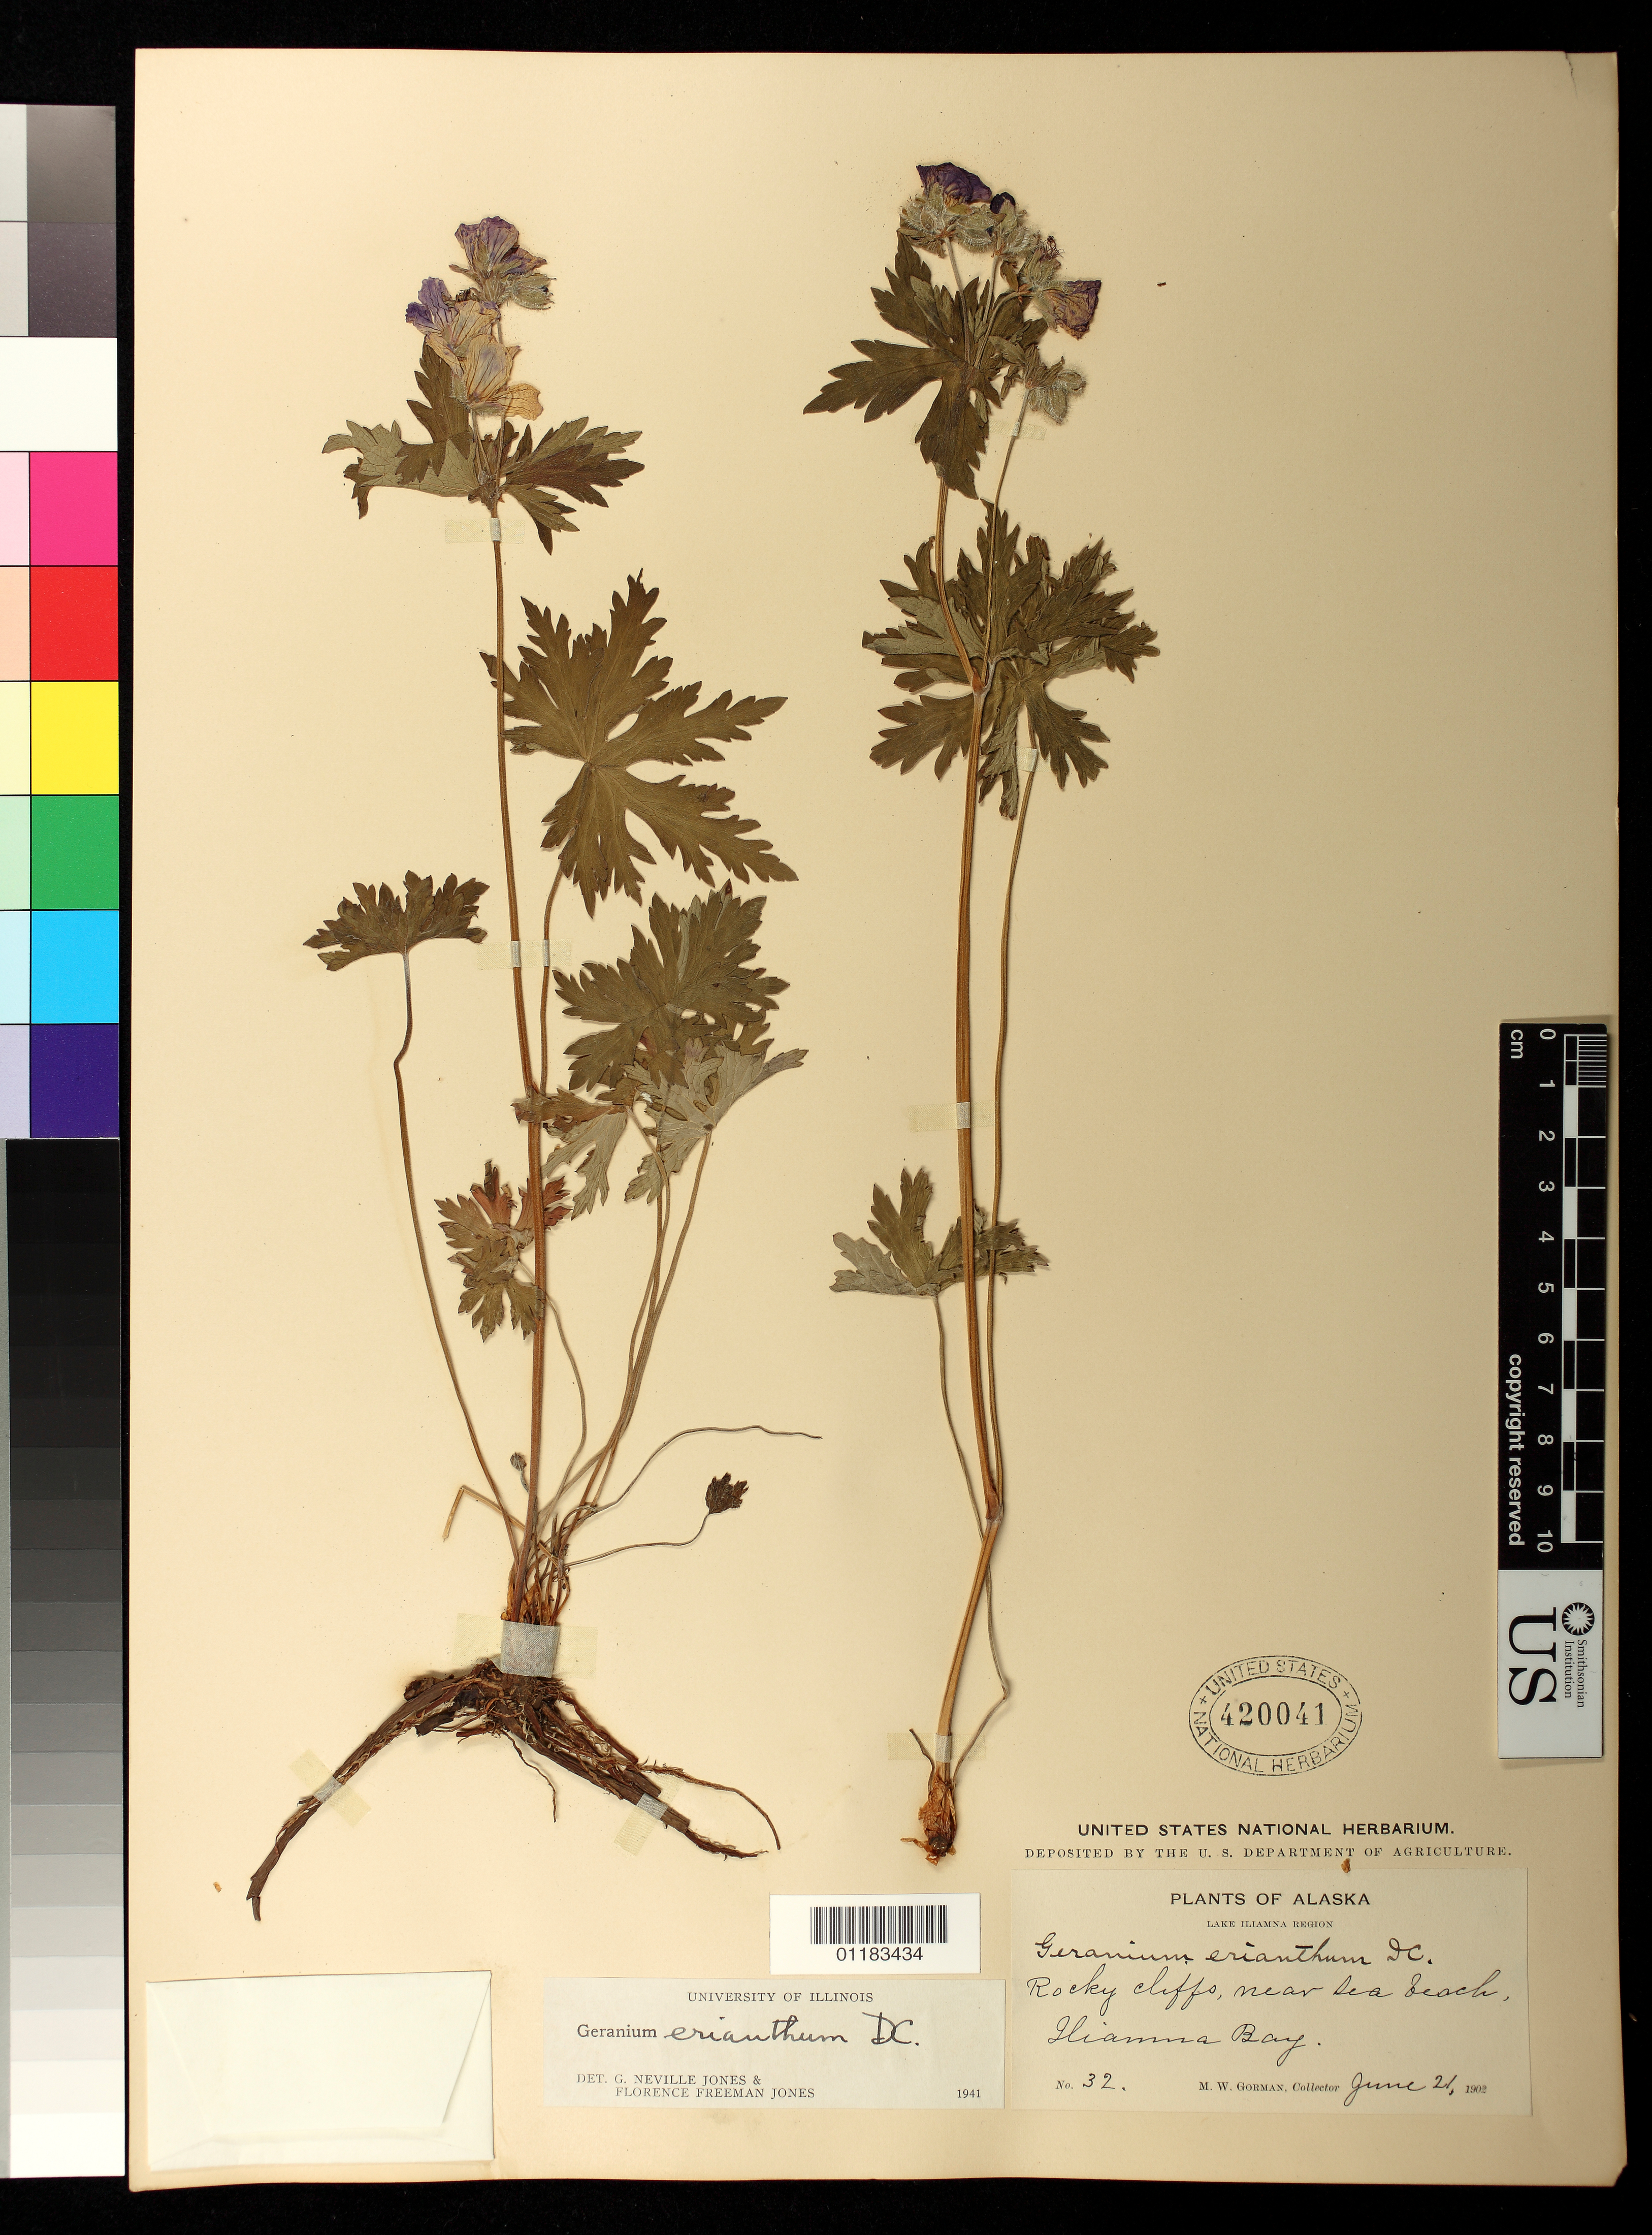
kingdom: Plantae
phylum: Tracheophyta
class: Magnoliopsida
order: Geraniales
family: Geraniaceae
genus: Geranium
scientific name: Geranium erianthum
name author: DC.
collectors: M. W. Gorman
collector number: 32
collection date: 1902-06-21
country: United States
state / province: Alaska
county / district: Lake and Peninsula Borough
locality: Rocky cliffs, near sea beach, Iliamna Bay.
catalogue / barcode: US 420041